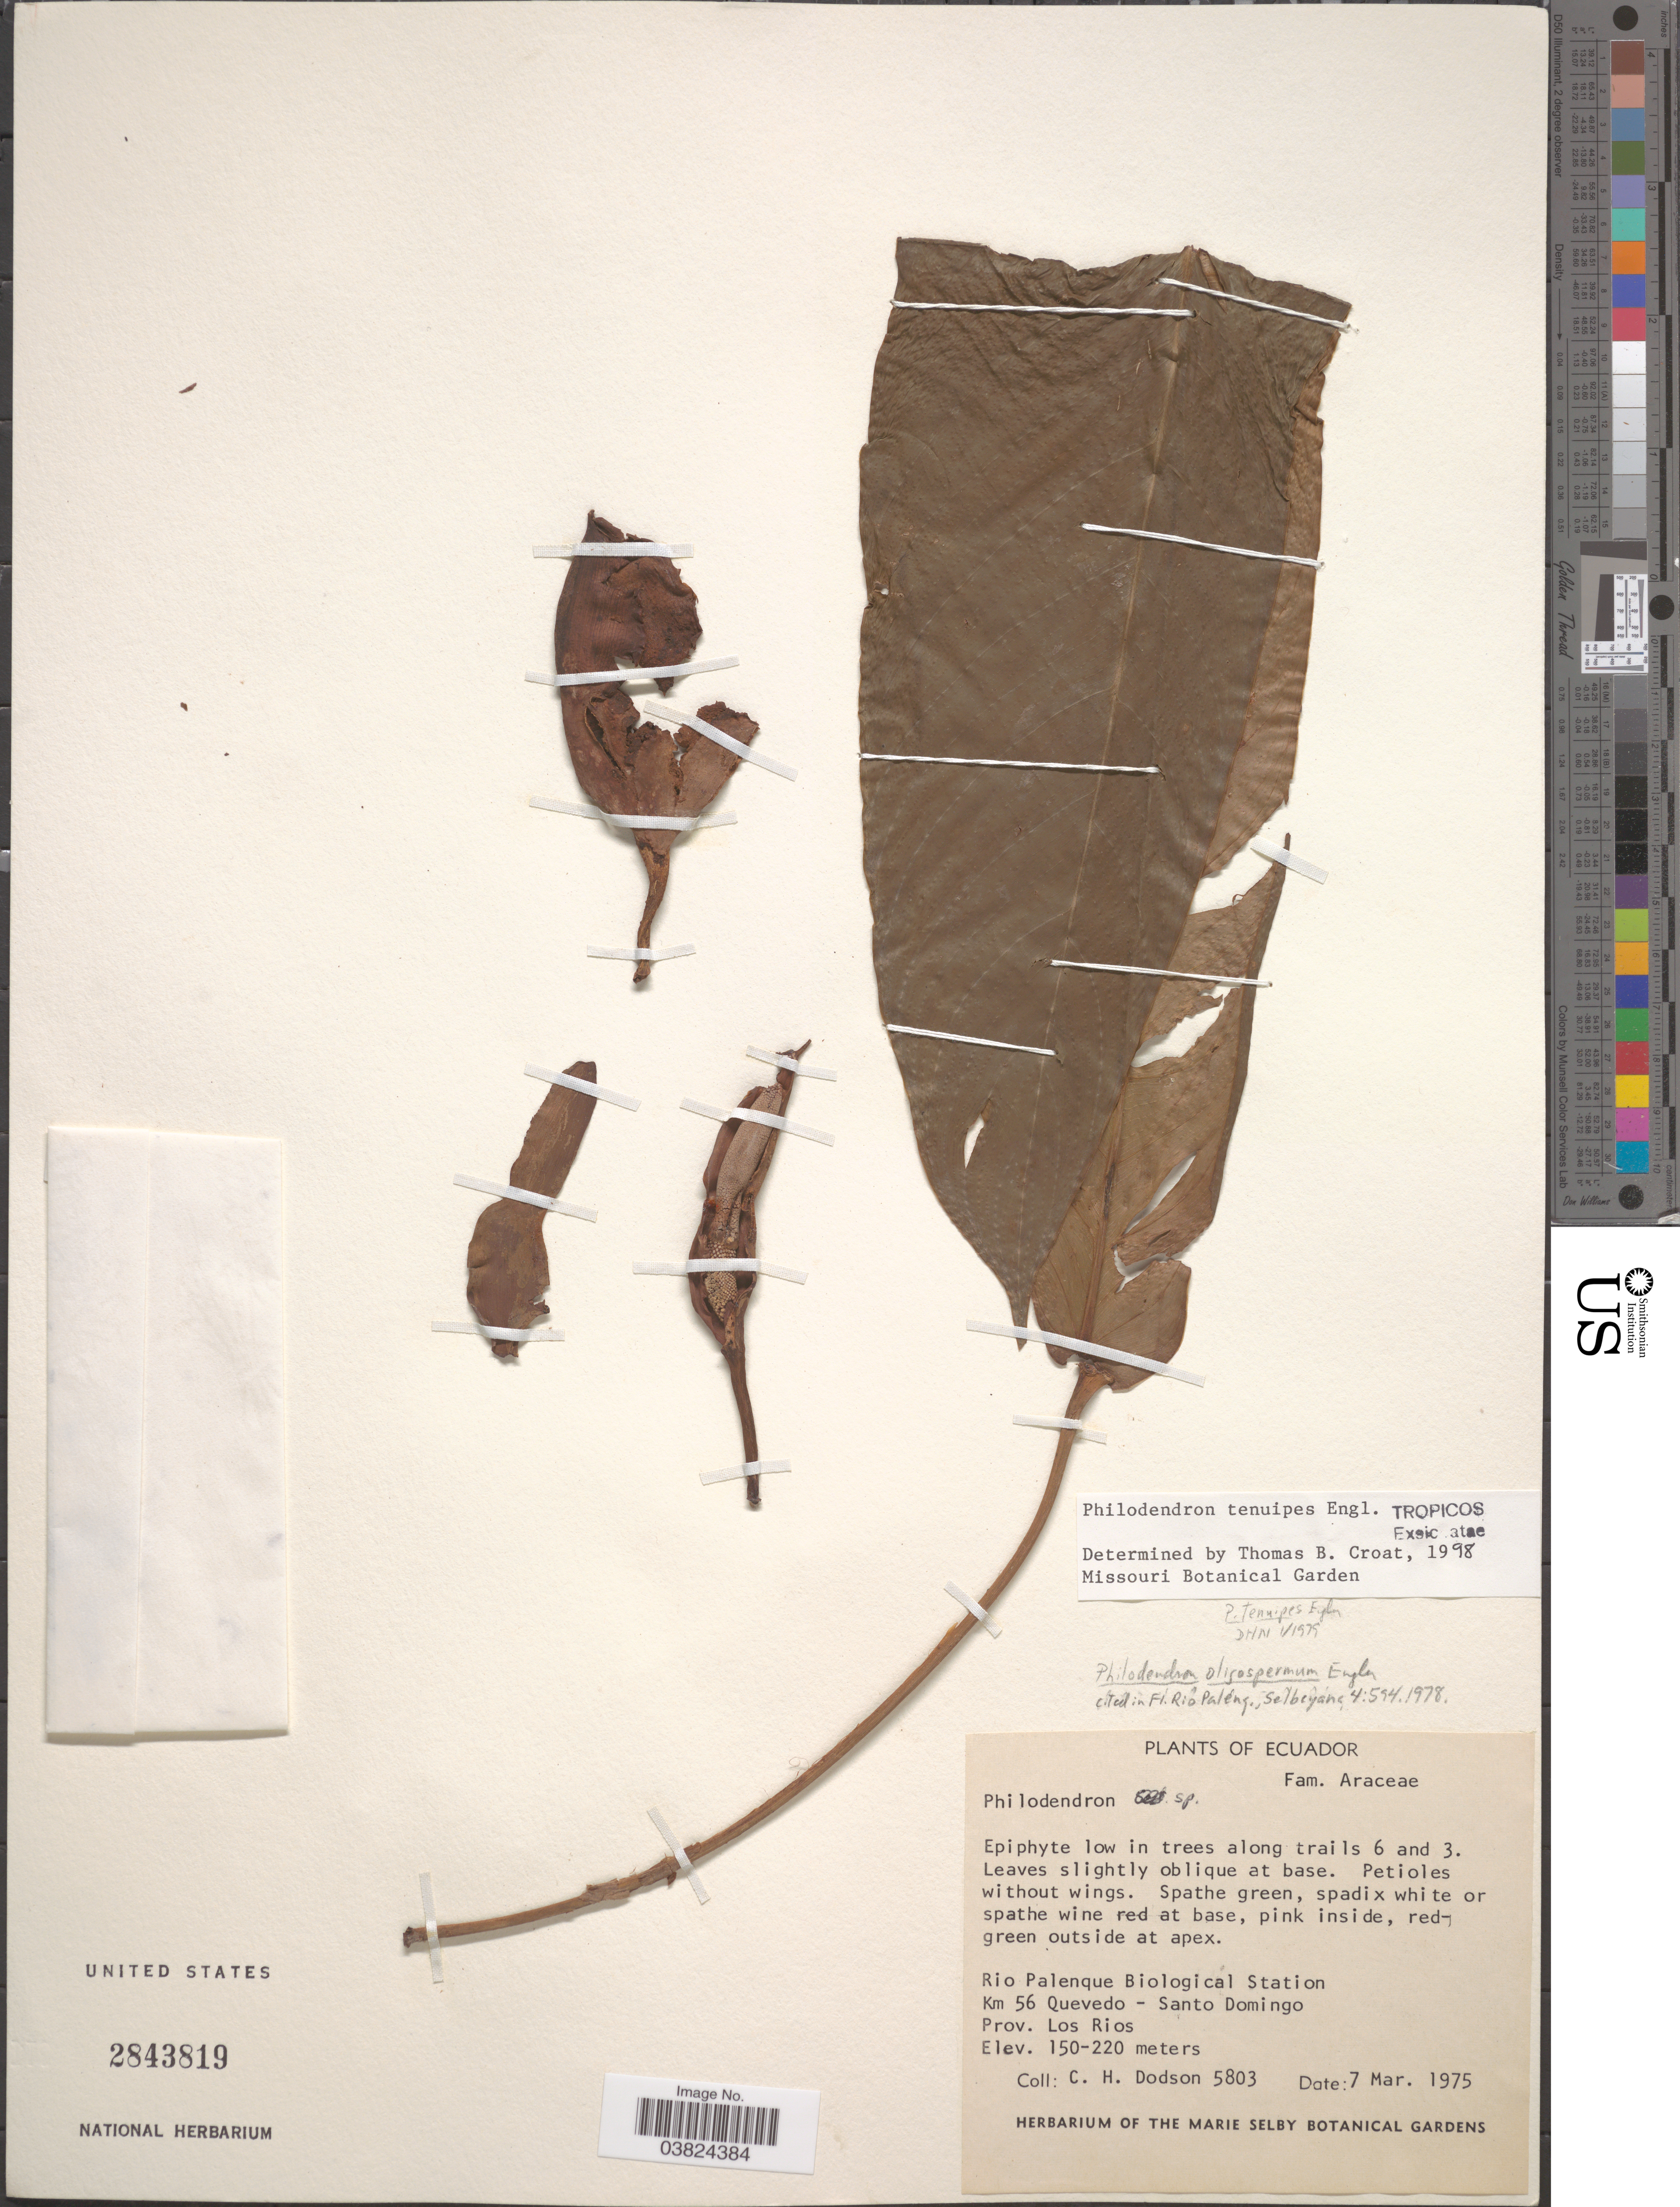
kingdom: Plantae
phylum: Tracheophyta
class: Liliopsida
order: Alismatales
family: Araceae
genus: Philodendron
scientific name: Philodendron tenuipes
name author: Engl.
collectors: C. H. Dodson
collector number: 5803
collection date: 1975-03-07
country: Ecuador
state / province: Los Ríos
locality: Rio Palenque Biological Station. Km 56 Quevedo - Santo Domingo.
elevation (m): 150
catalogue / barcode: US 2843819